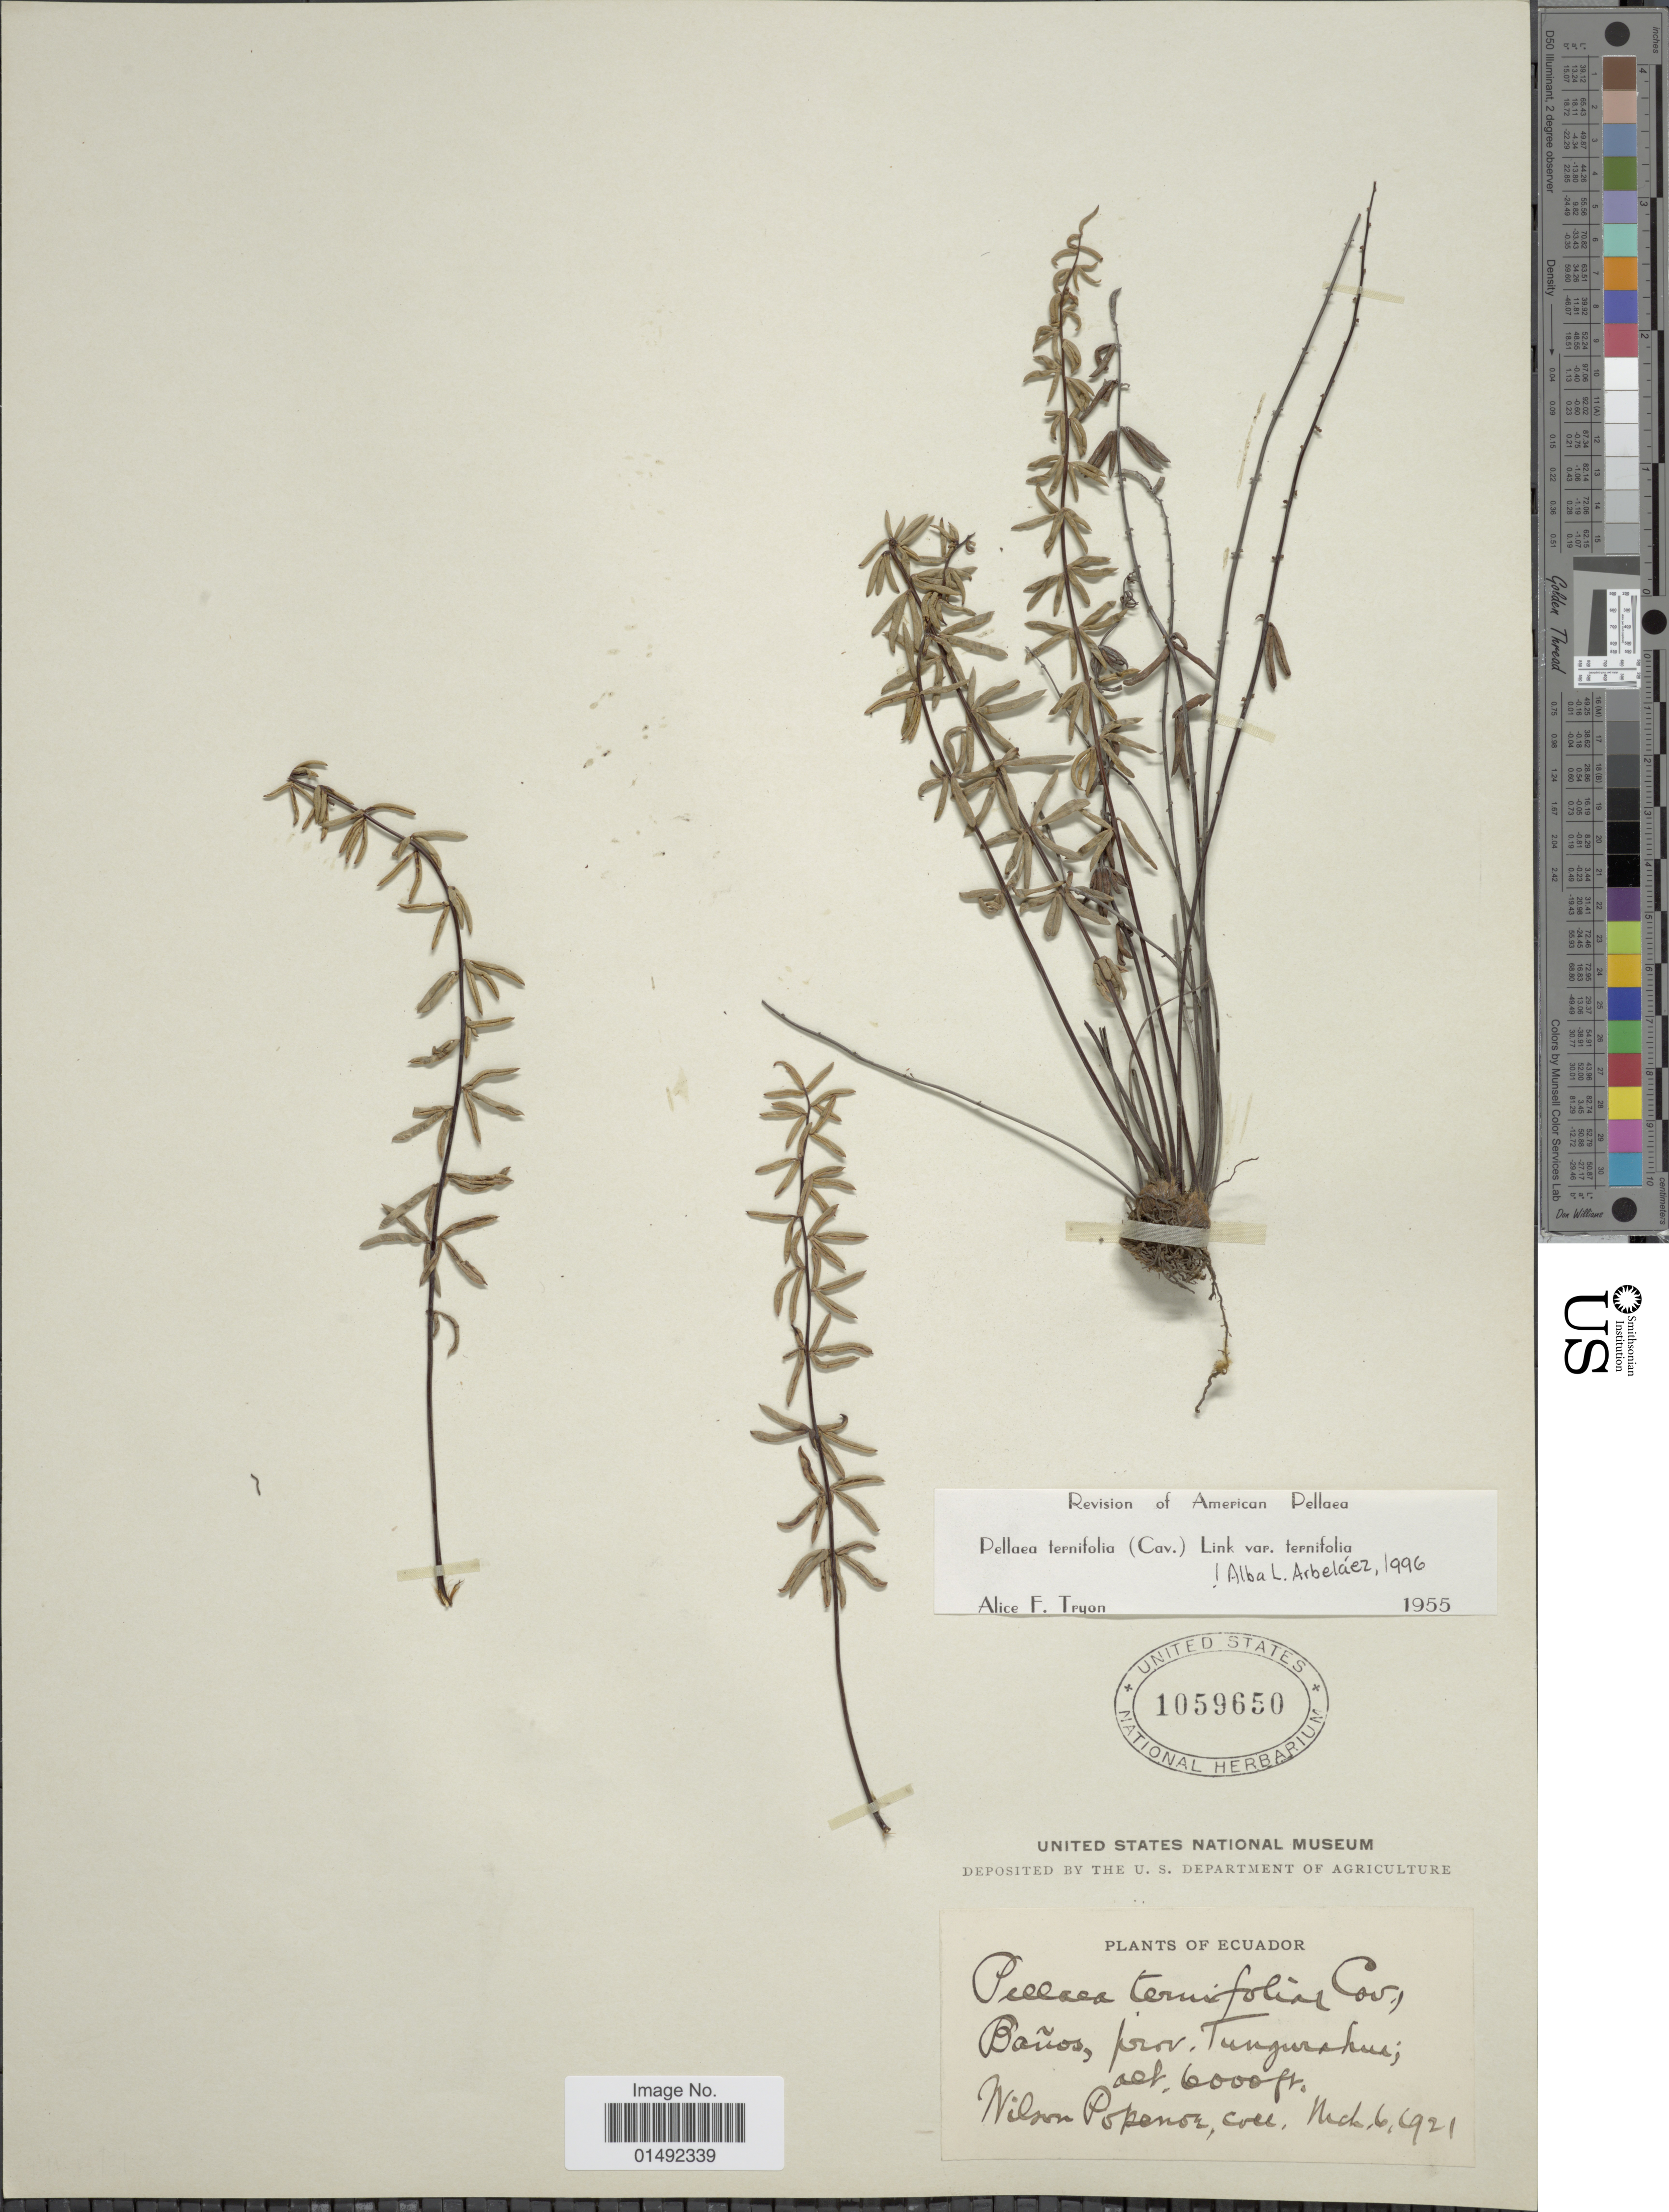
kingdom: Plantae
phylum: Tracheophyta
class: Polypodiopsida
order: Polypodiales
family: Pteridaceae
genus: Pellaea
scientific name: Pellaea ternifolia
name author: (Cav.) Link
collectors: W. Popenoe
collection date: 1921-03-06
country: Ecuador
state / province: Tungurahua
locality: Baños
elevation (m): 1829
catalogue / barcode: US 1059650